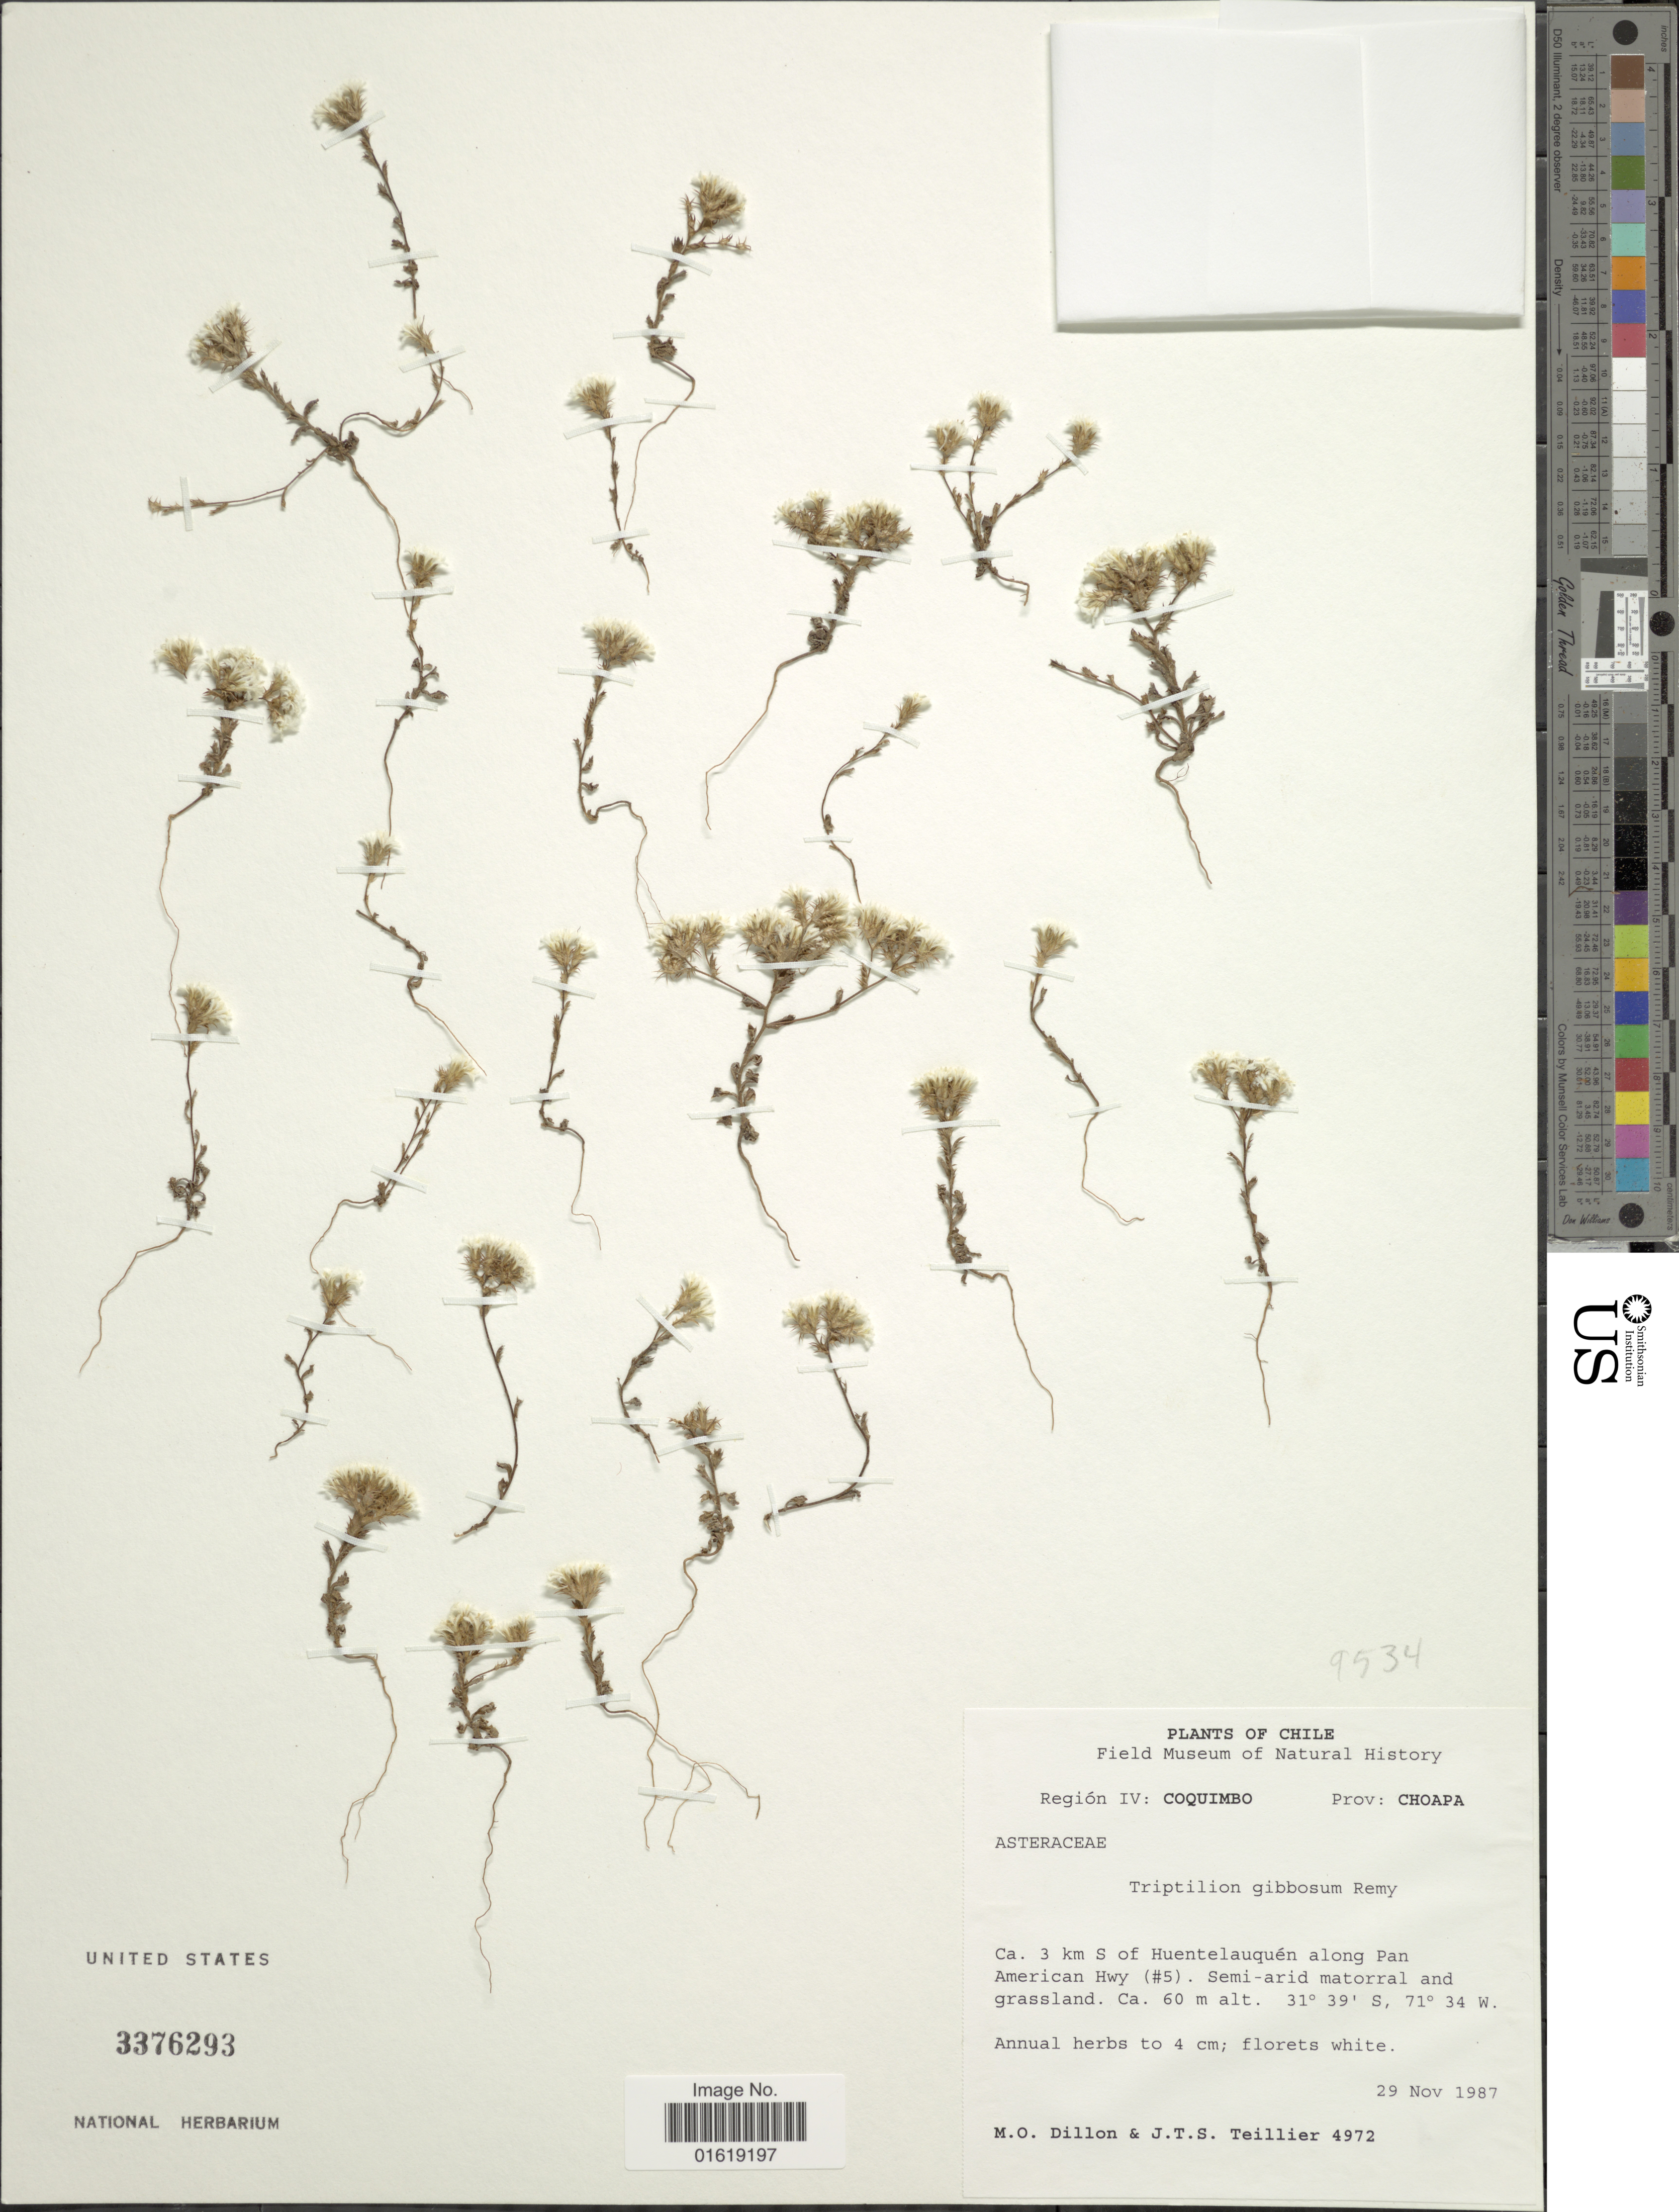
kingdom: Plantae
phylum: Tracheophyta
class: Magnoliopsida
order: Asterales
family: Asteraceae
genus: Triptilion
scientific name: Triptilion gibbosum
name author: J. Rémy in Gay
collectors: M. O. Dillon & Teillier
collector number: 4972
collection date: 1987-11-29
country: Chile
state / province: Coquimbo (IV)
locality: Región IV: Coquimbo. Prov: Choapa. Ca. 3 km S of Huentelauquén along Pan American Hwy (#5).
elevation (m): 60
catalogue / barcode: US 3376293